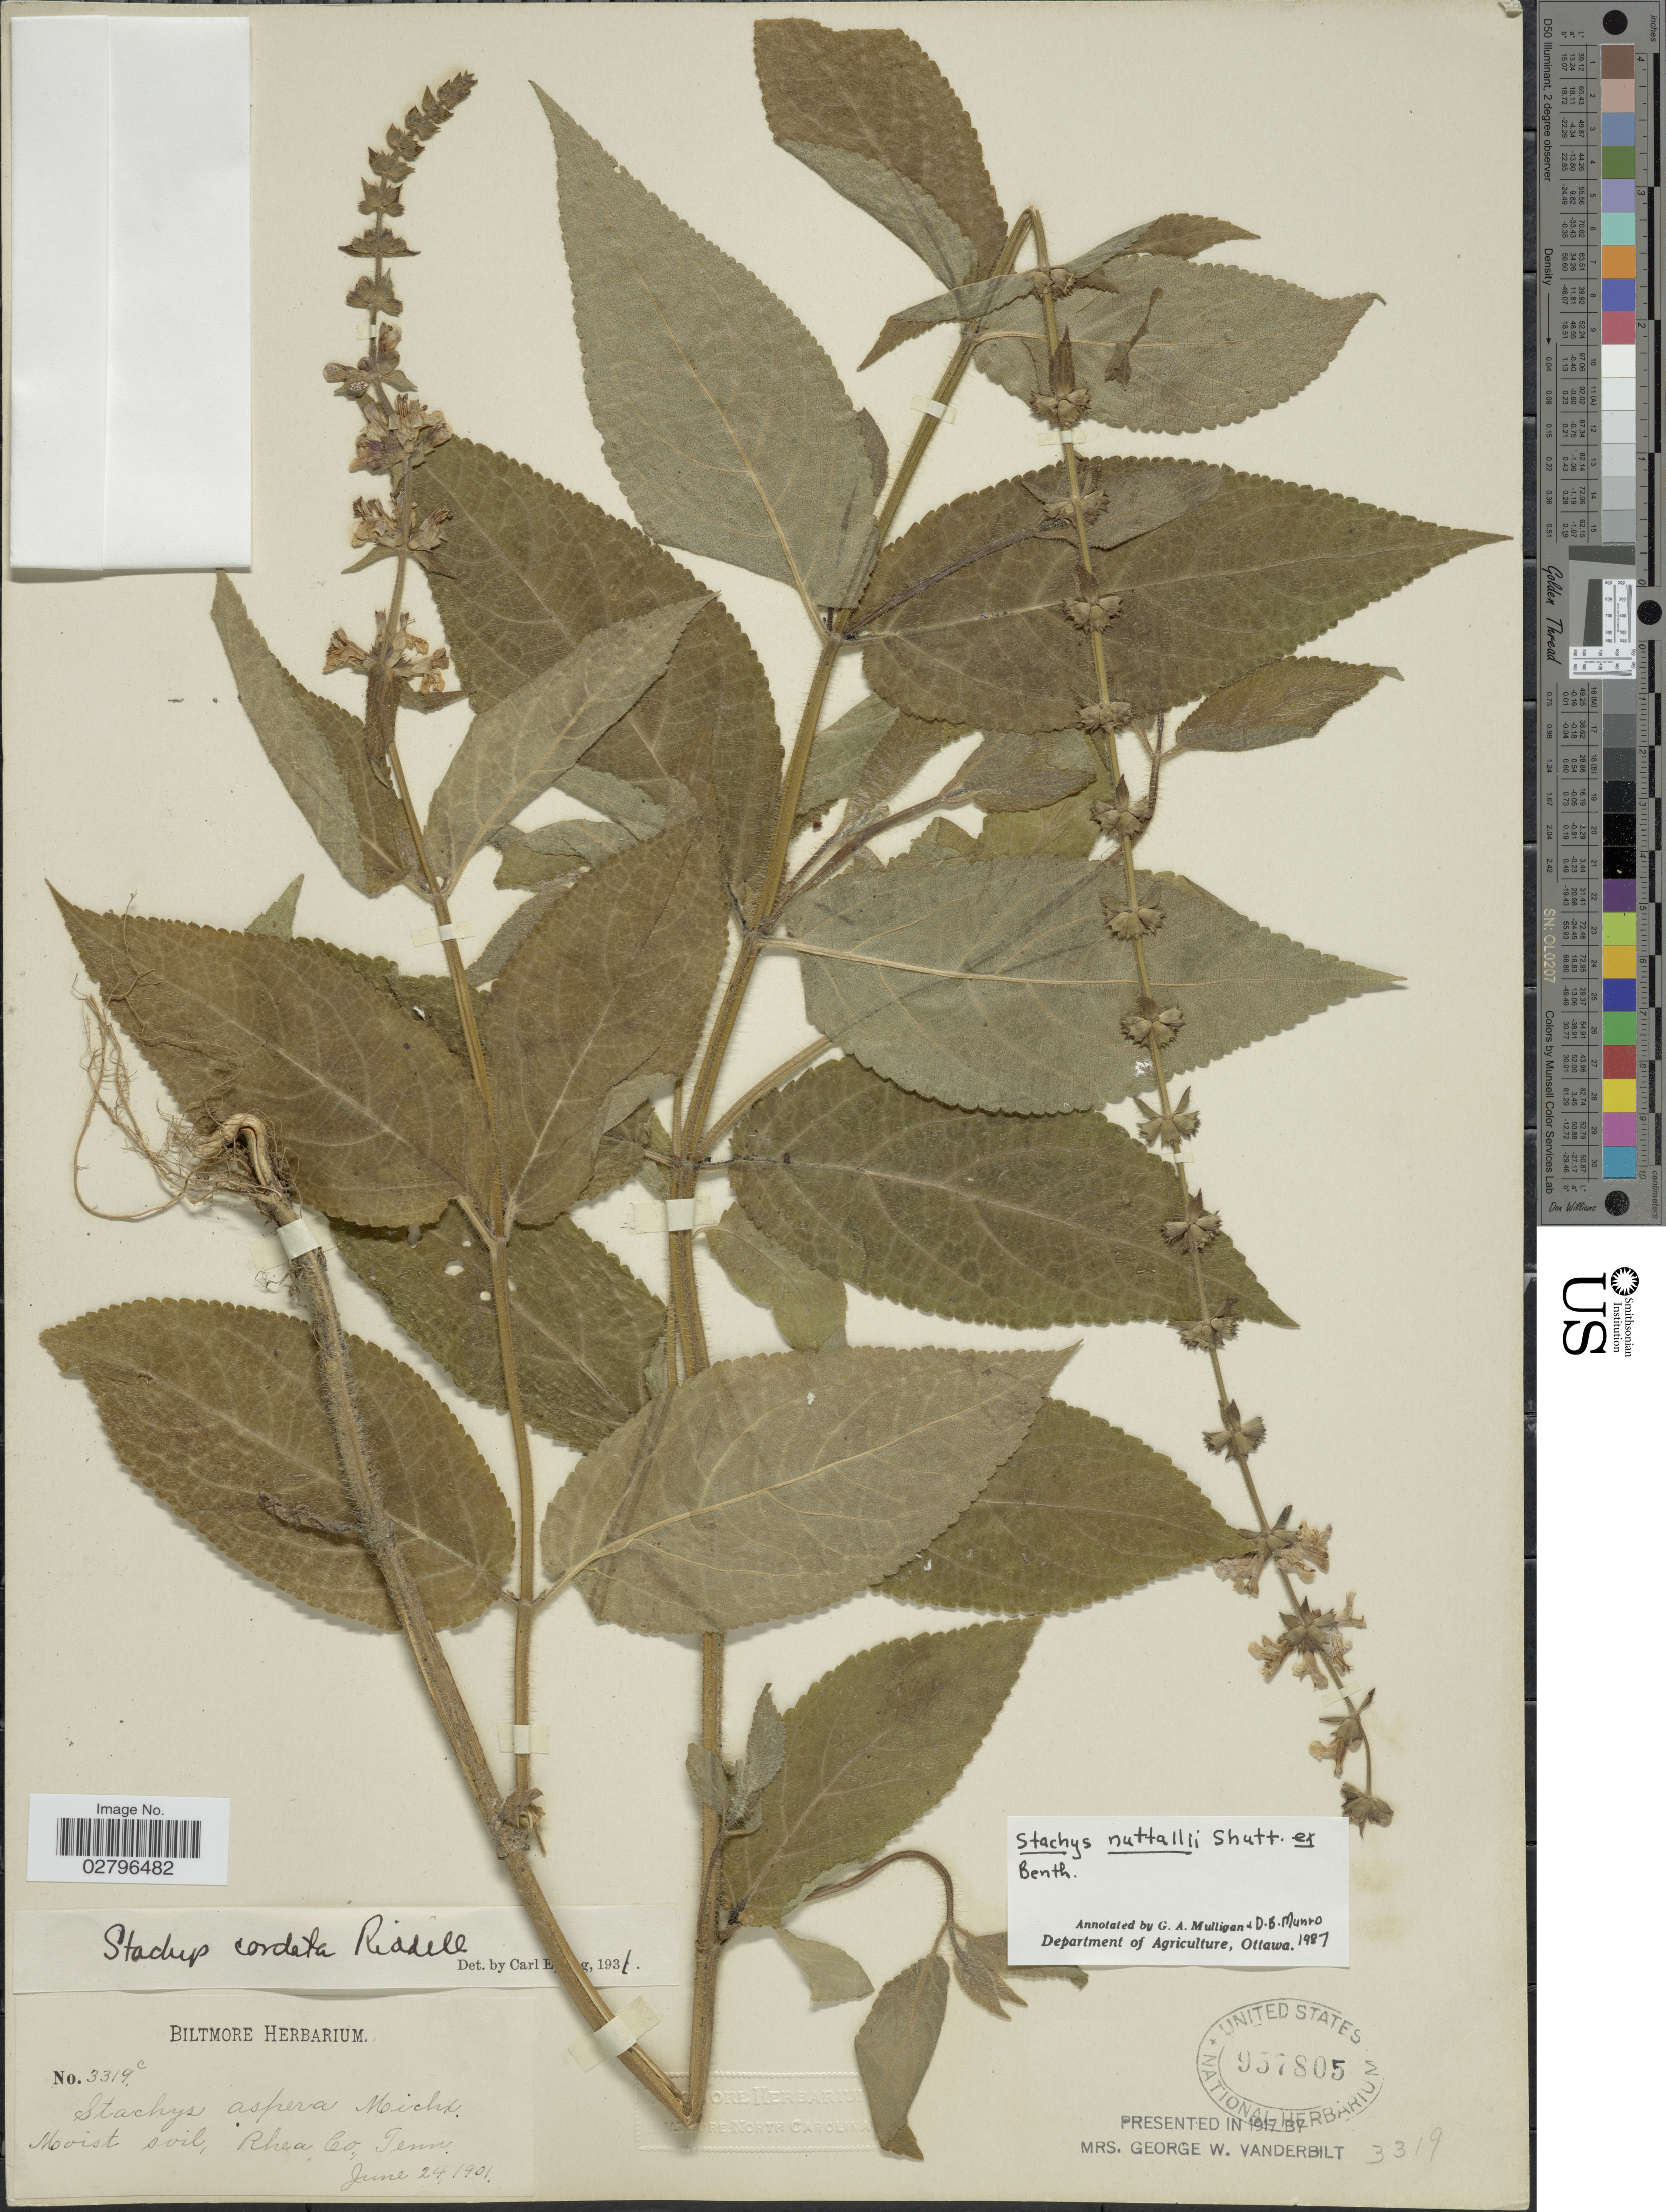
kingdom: Plantae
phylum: Tracheophyta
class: Magnoliopsida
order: Lamiales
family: Lamiaceae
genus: Stachys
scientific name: Stachys nuttallii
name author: Shuttlew. ex Benth.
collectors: ex herb. Biltmore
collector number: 3319c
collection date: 1901-06-24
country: United States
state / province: Tennessee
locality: Rhea Co.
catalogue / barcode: US 957805